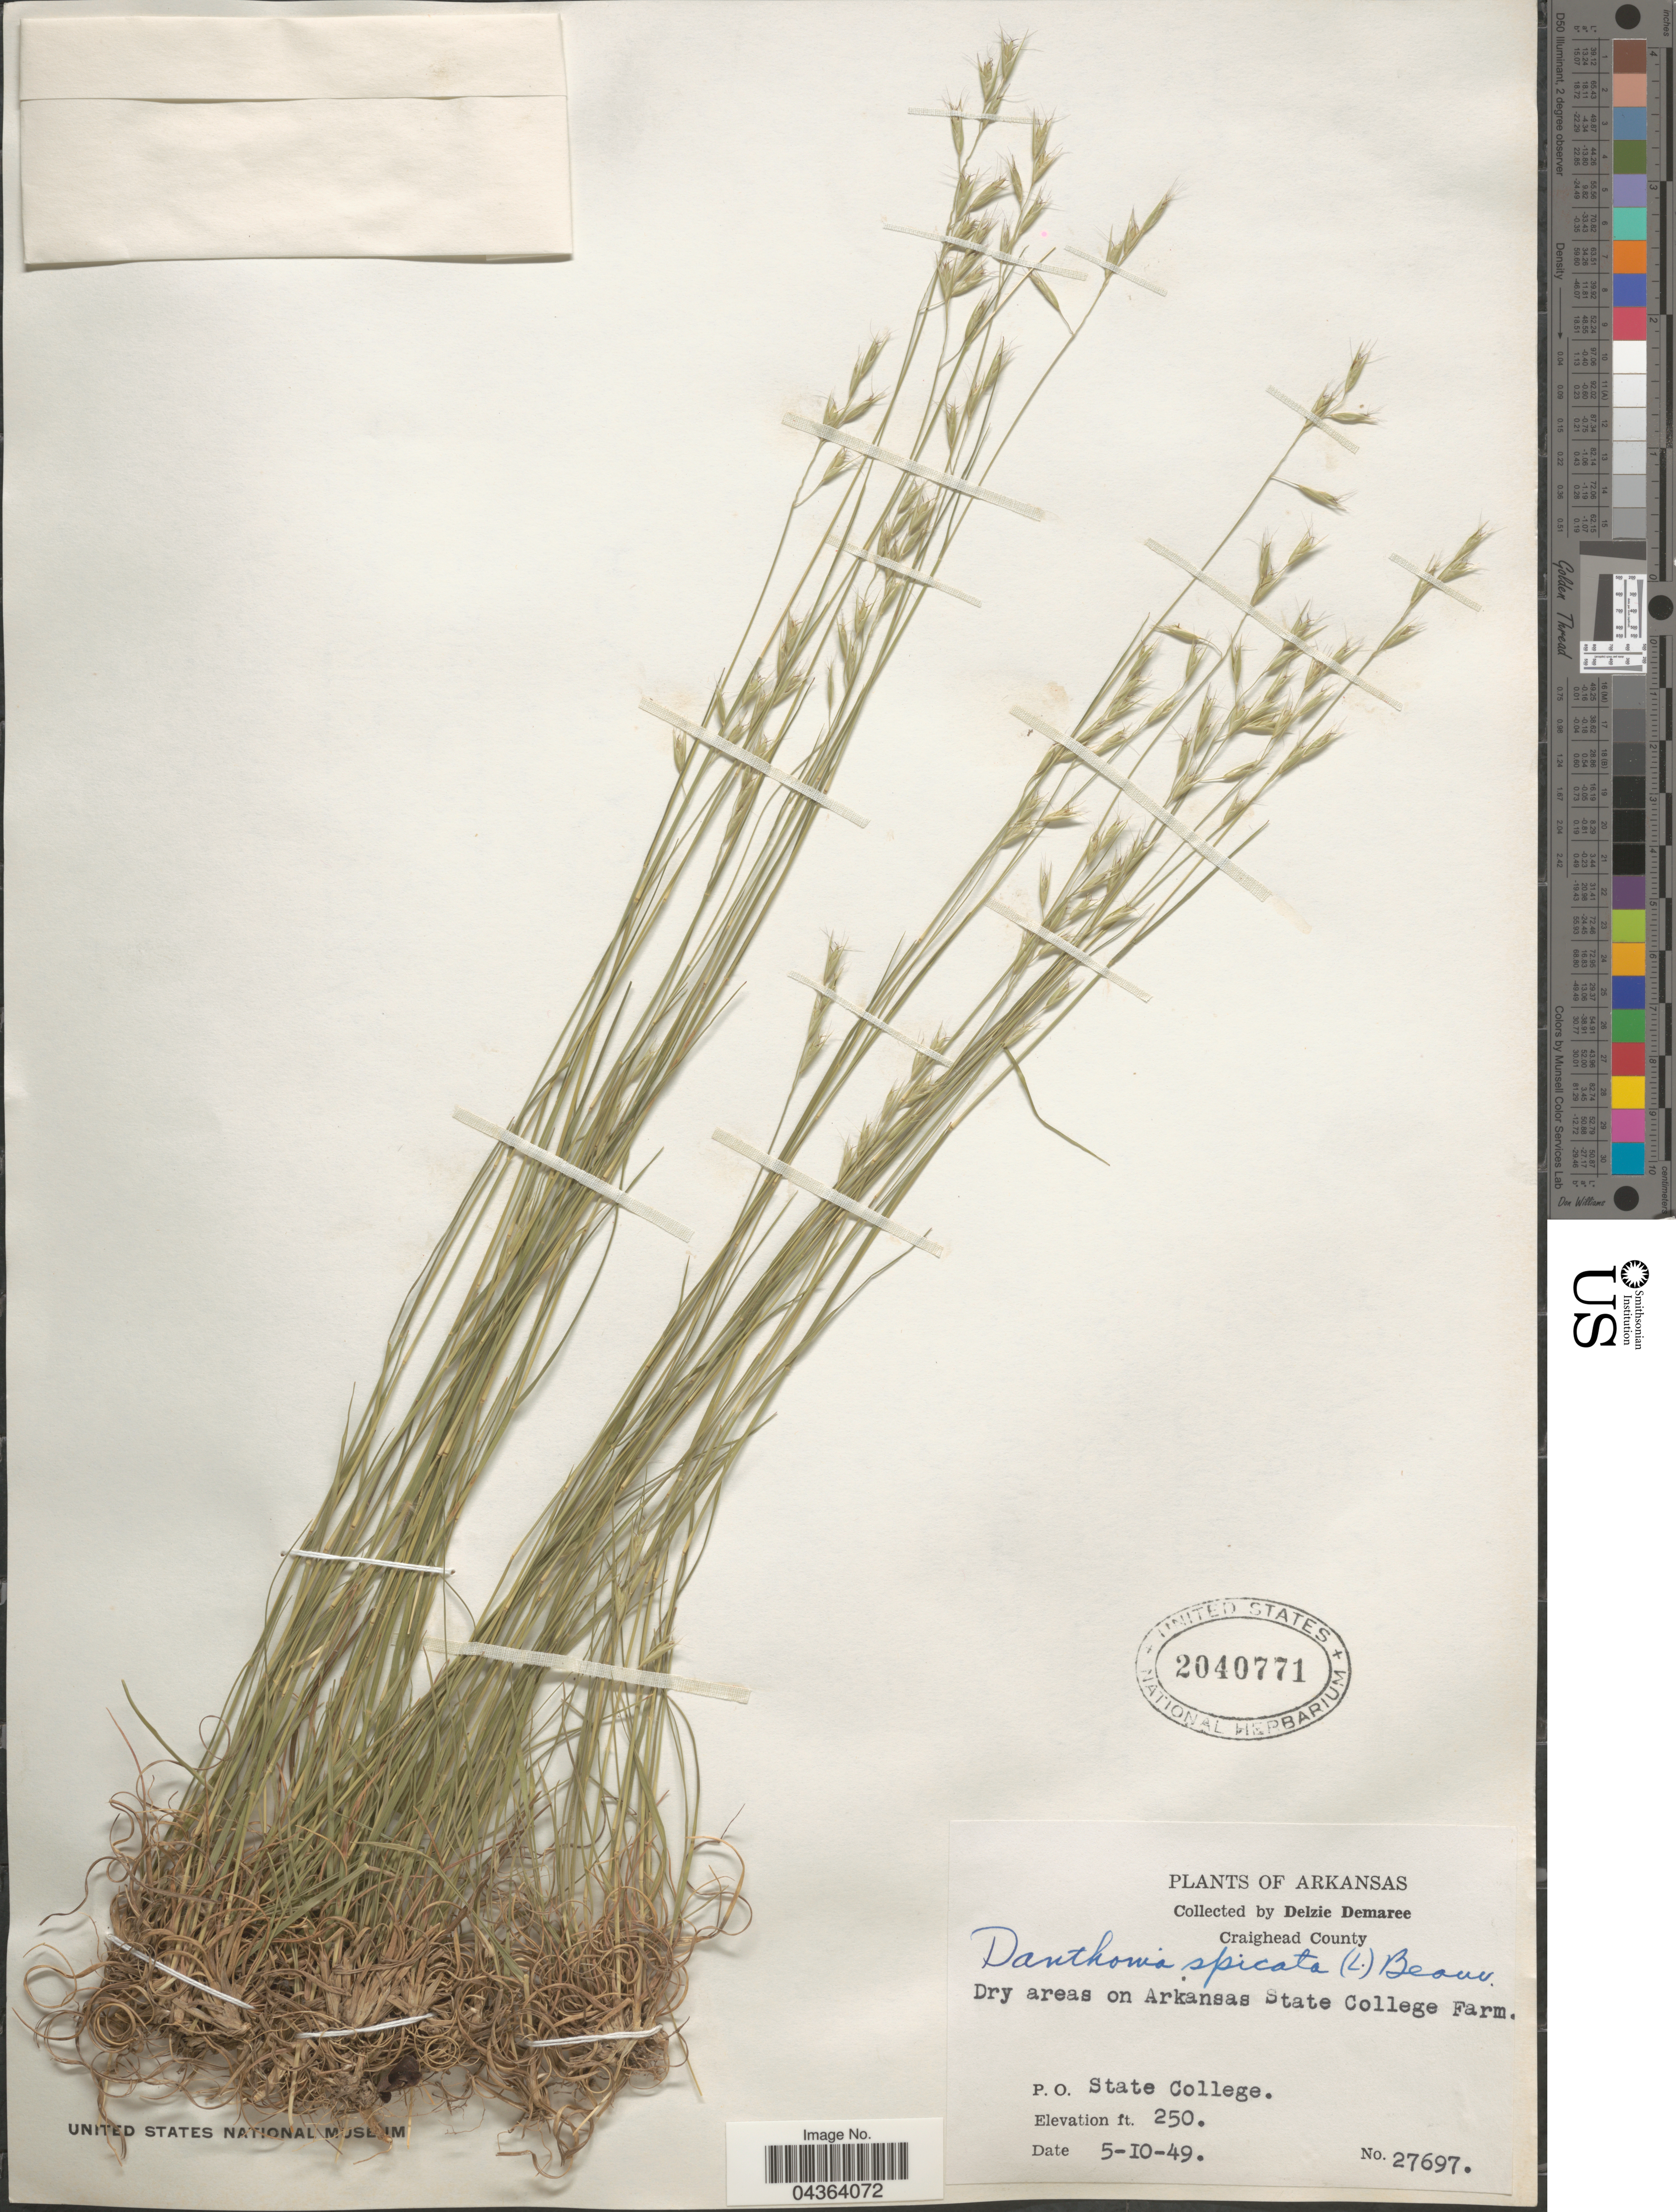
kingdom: Plantae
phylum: Tracheophyta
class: Liliopsida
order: Poales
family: Poaceae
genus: Danthonia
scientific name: Danthonia spicata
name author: (L.) P. Beauv. ex Roem. & Schult.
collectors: D. Demaree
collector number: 27697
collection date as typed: Transcribed d/m/y: 10/5/49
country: United States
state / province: Arkansas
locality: Craighead County. Dry areas on Arkansas State College Farm. P. O. State College.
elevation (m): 76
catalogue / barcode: US 2040771